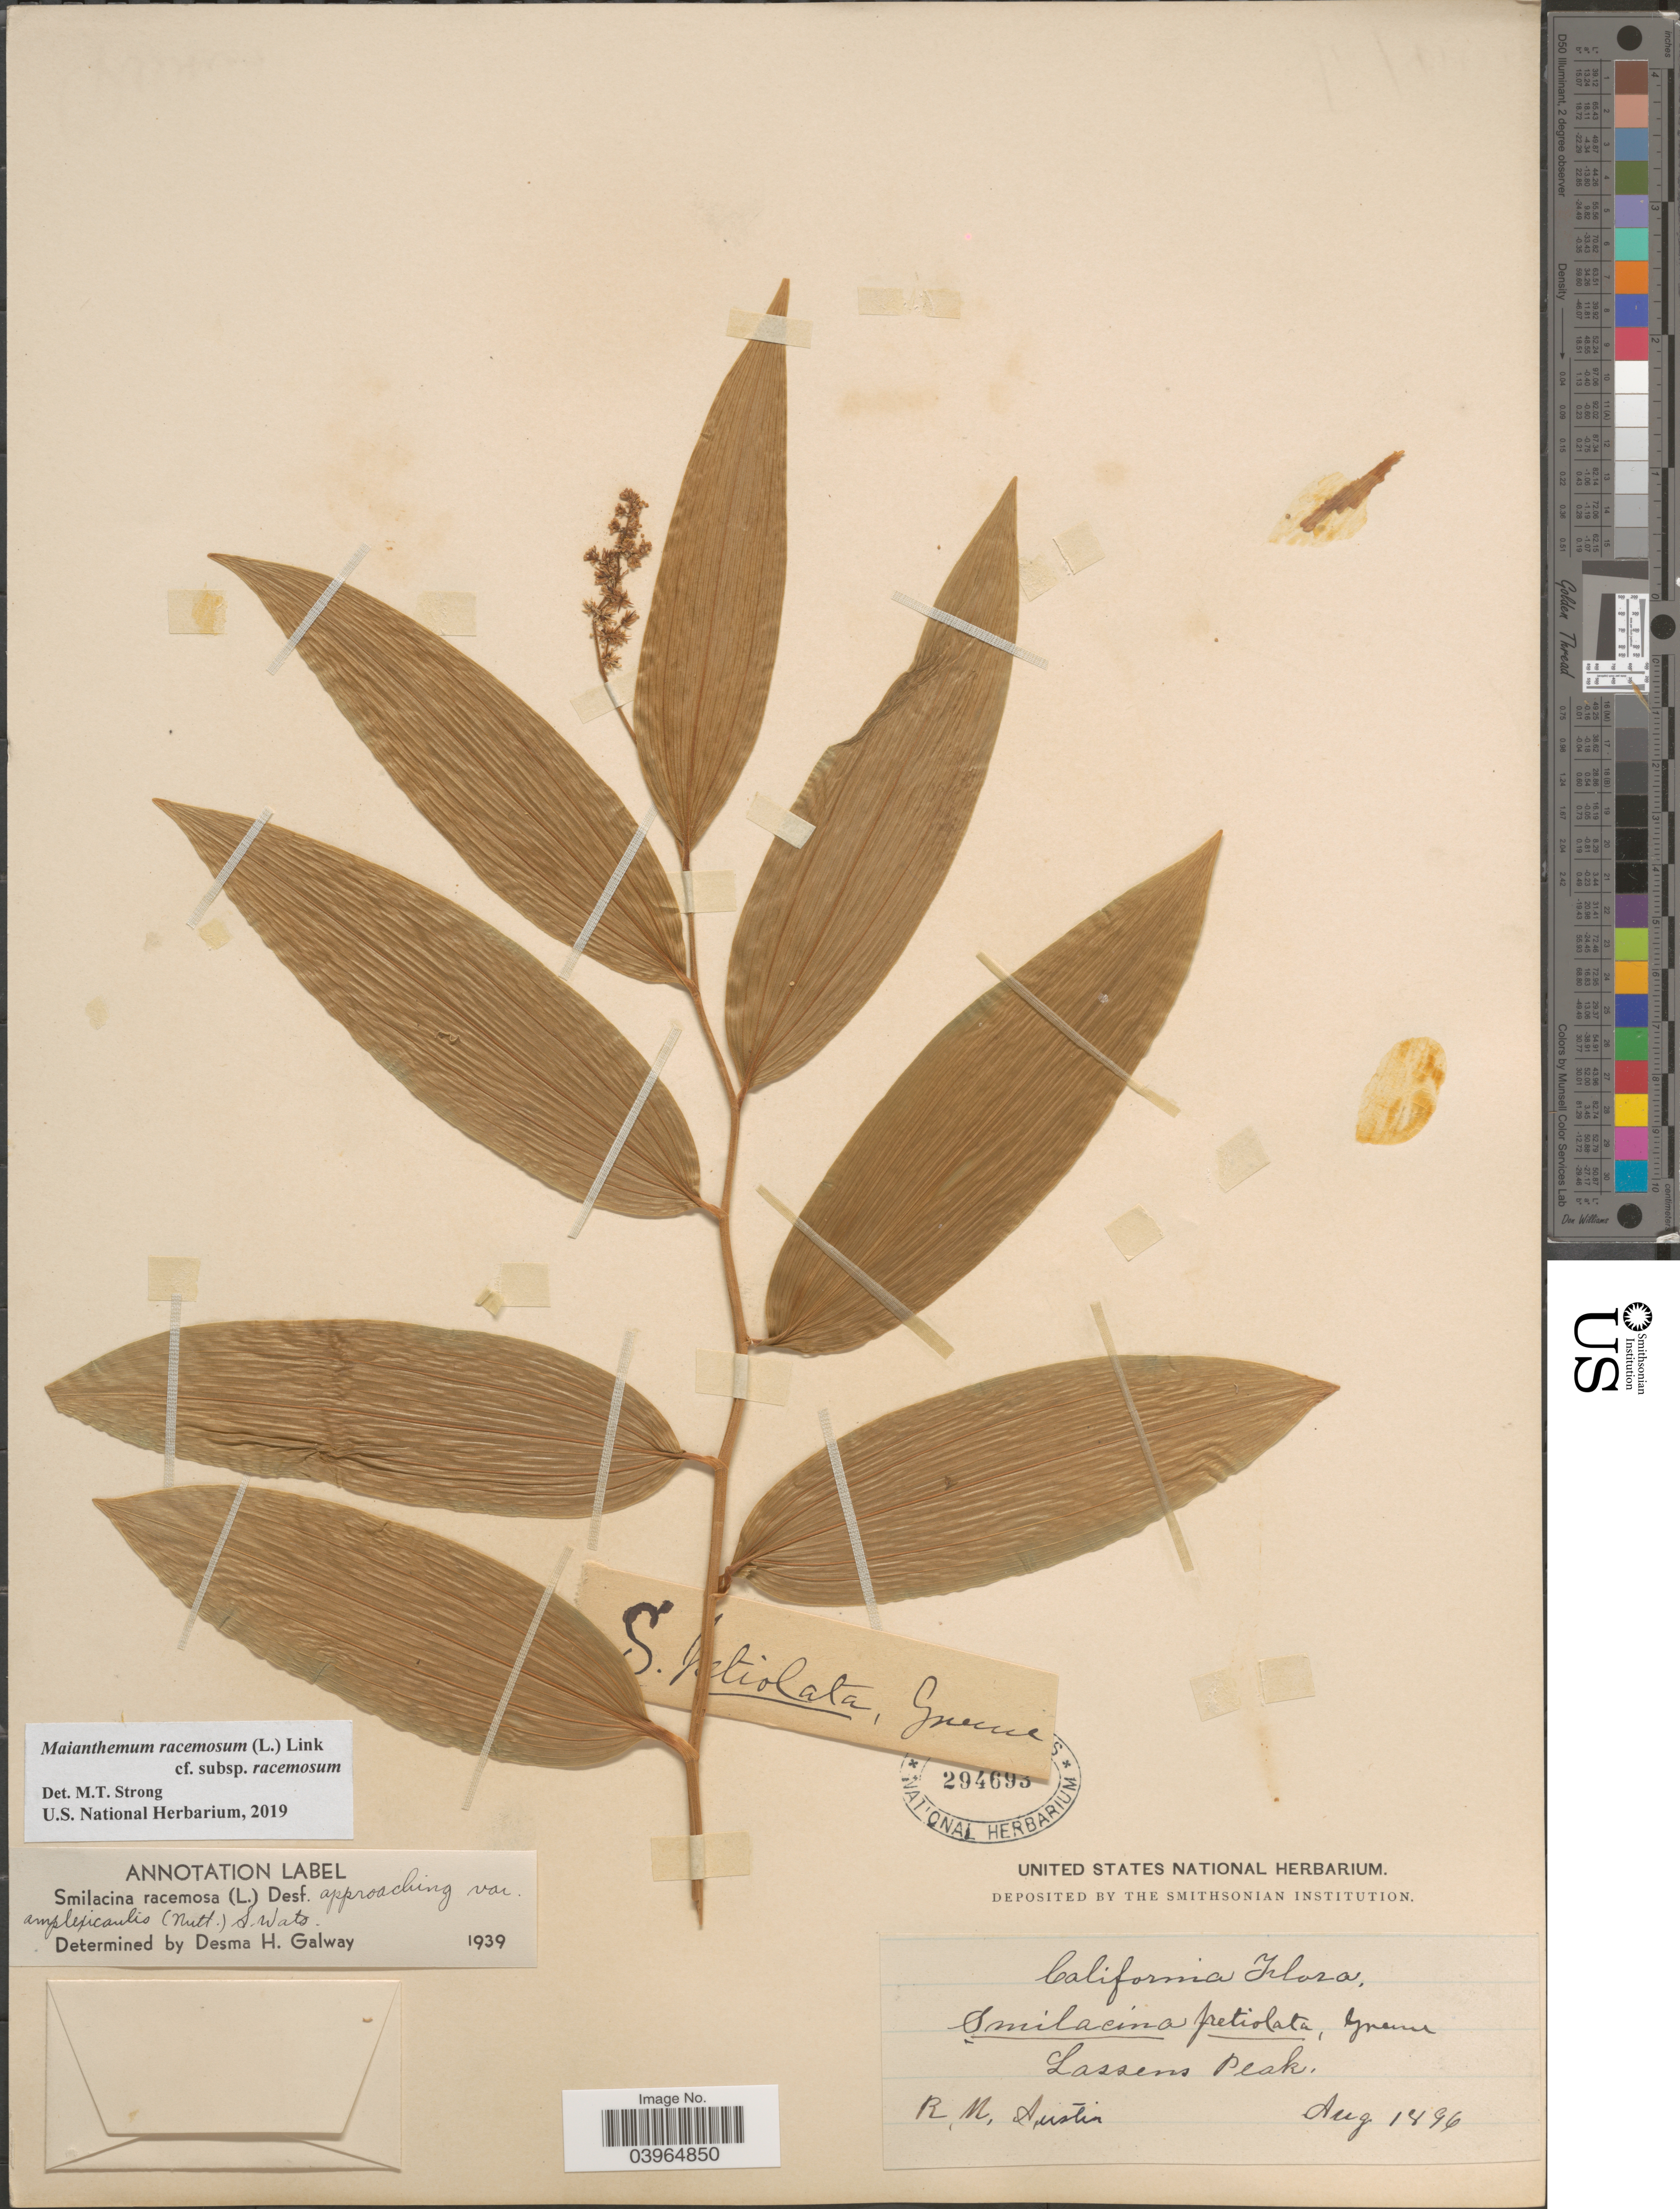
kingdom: Plantae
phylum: Tracheophyta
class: Liliopsida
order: Asparagales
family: Asparagaceae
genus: Maianthemum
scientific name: Maianthemum racemosum subsp. racemosum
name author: (L.) Link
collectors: R. Austin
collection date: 1896-08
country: United States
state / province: California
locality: Lassens Peak.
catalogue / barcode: US 294693